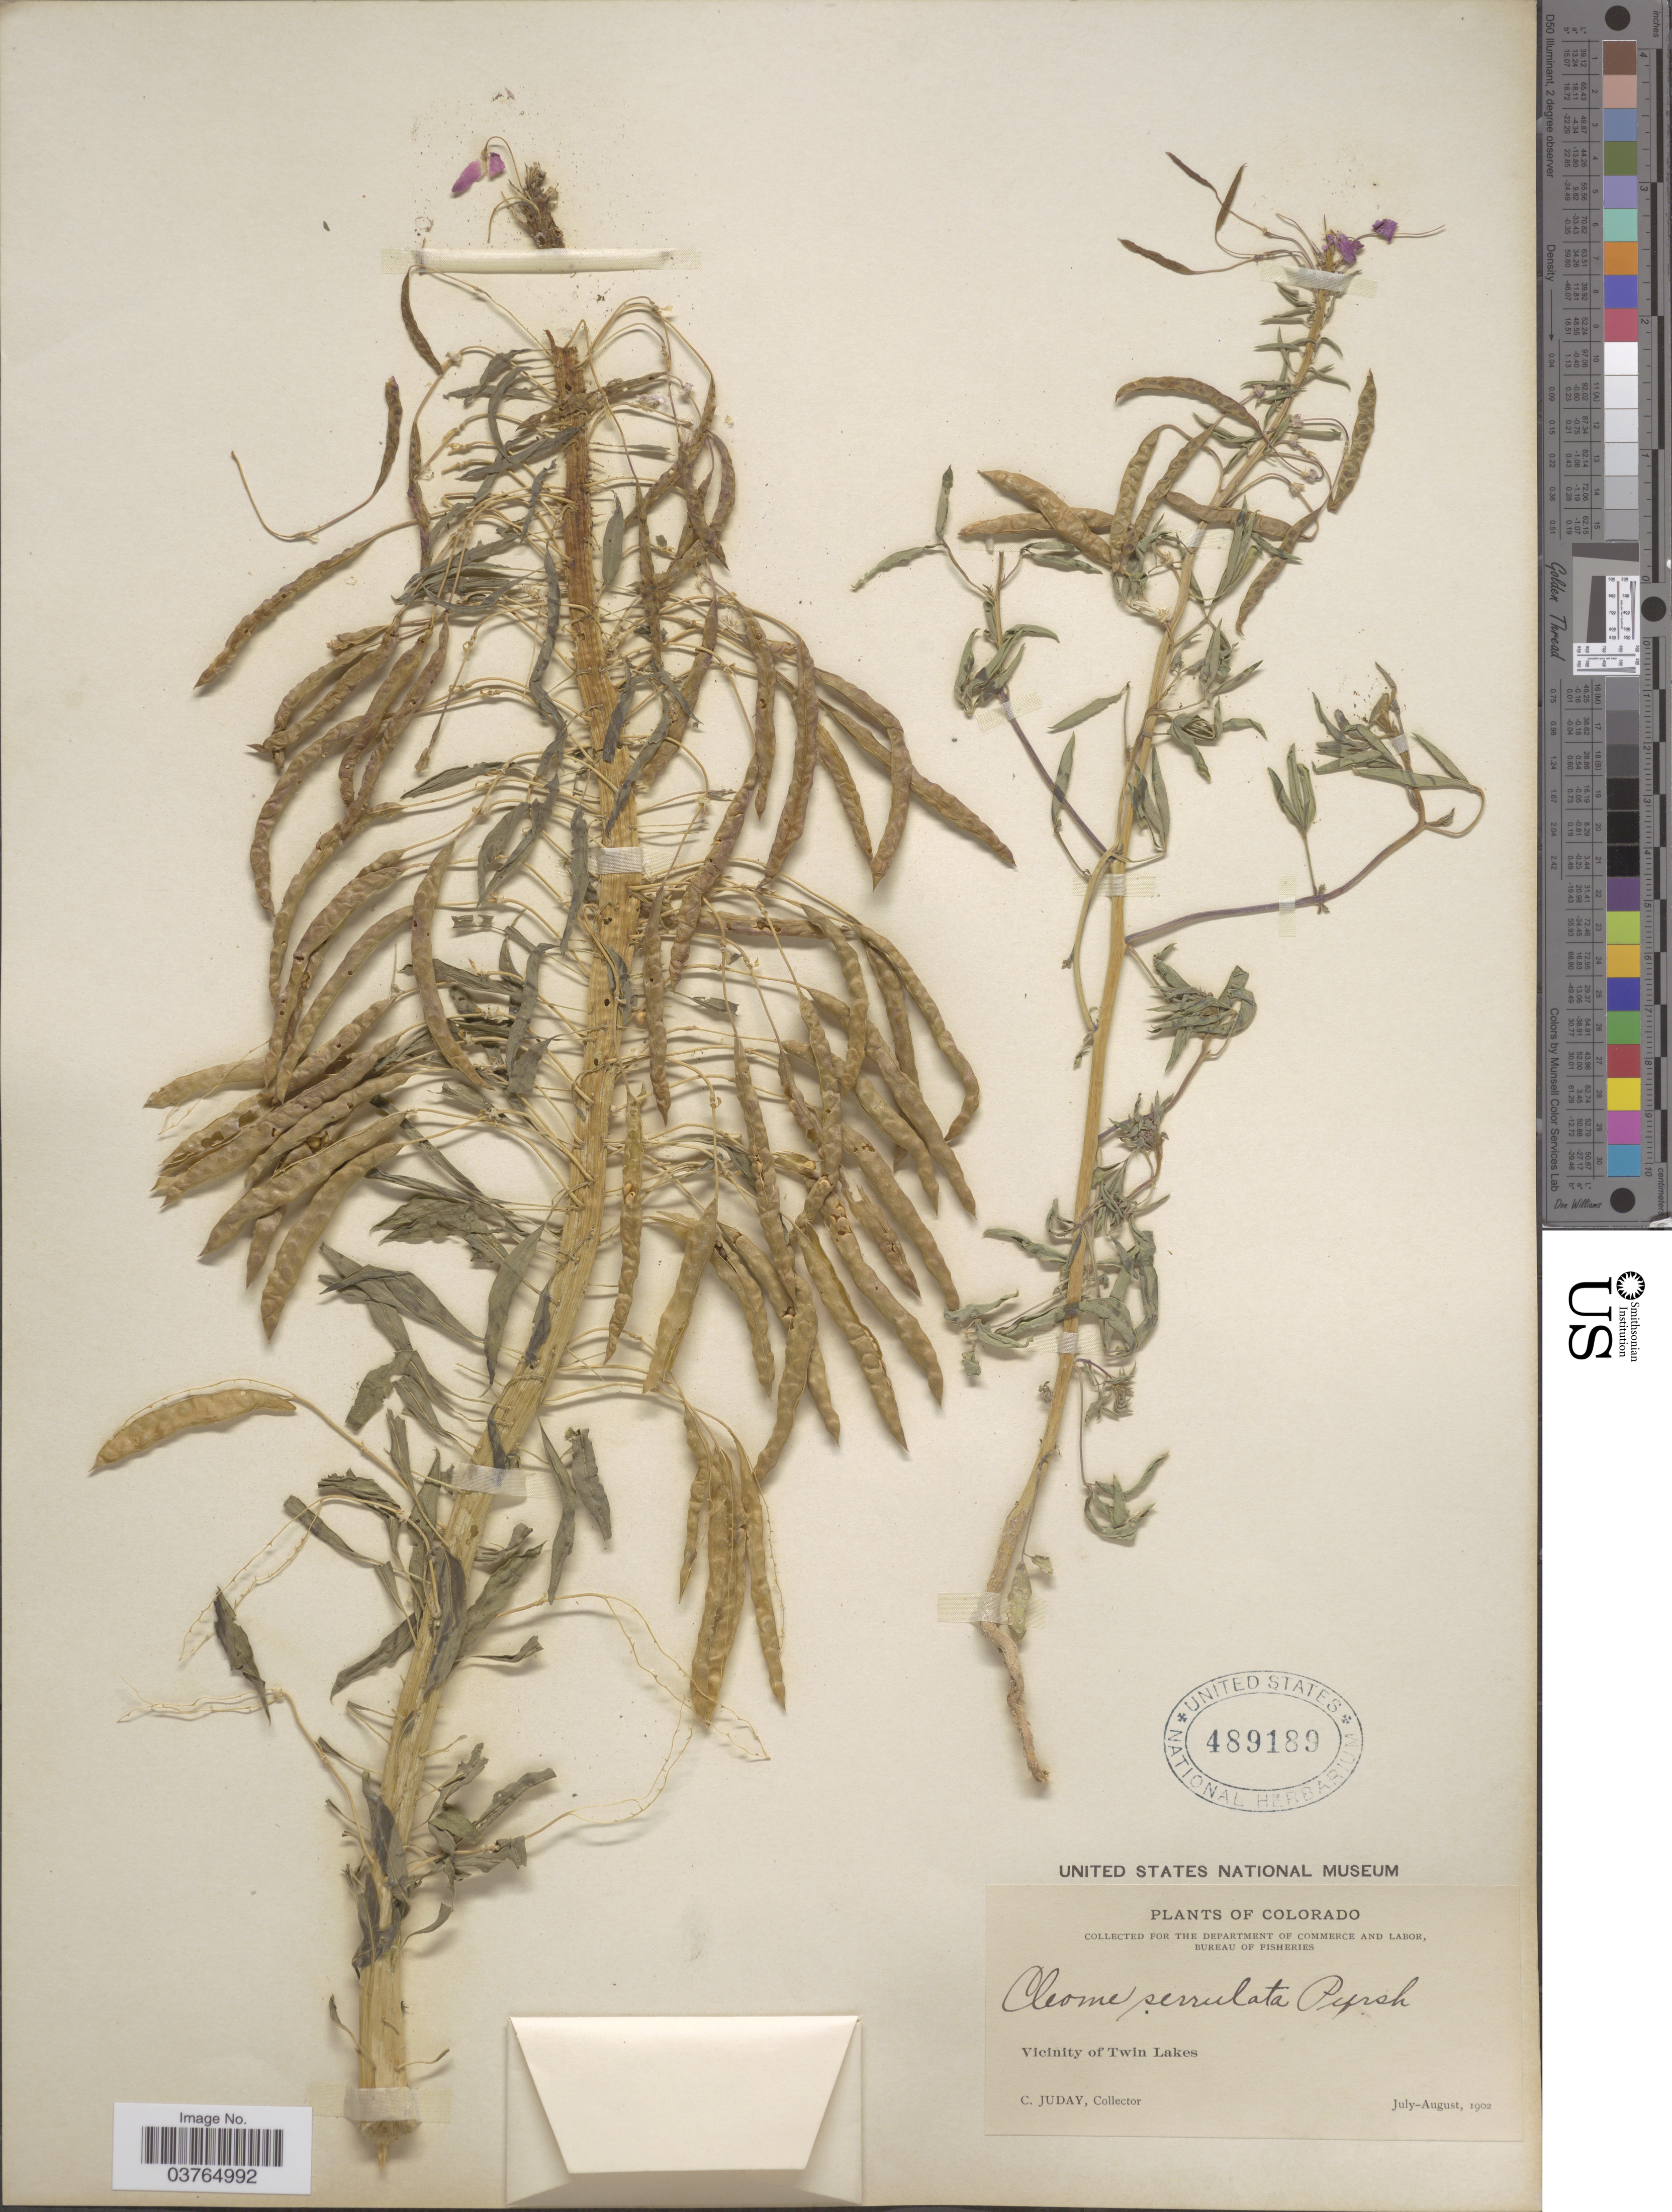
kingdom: Plantae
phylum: Tracheophyta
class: Magnoliopsida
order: Brassicales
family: Cleomaceae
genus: Cleomella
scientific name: Cleomella serrulata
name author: (Pursh) Roalson & J.C. Hall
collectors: C. Juday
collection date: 1902-07/1902-08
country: United States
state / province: Colorado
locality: Vicinity of Twin Lakes.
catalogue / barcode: US 489189